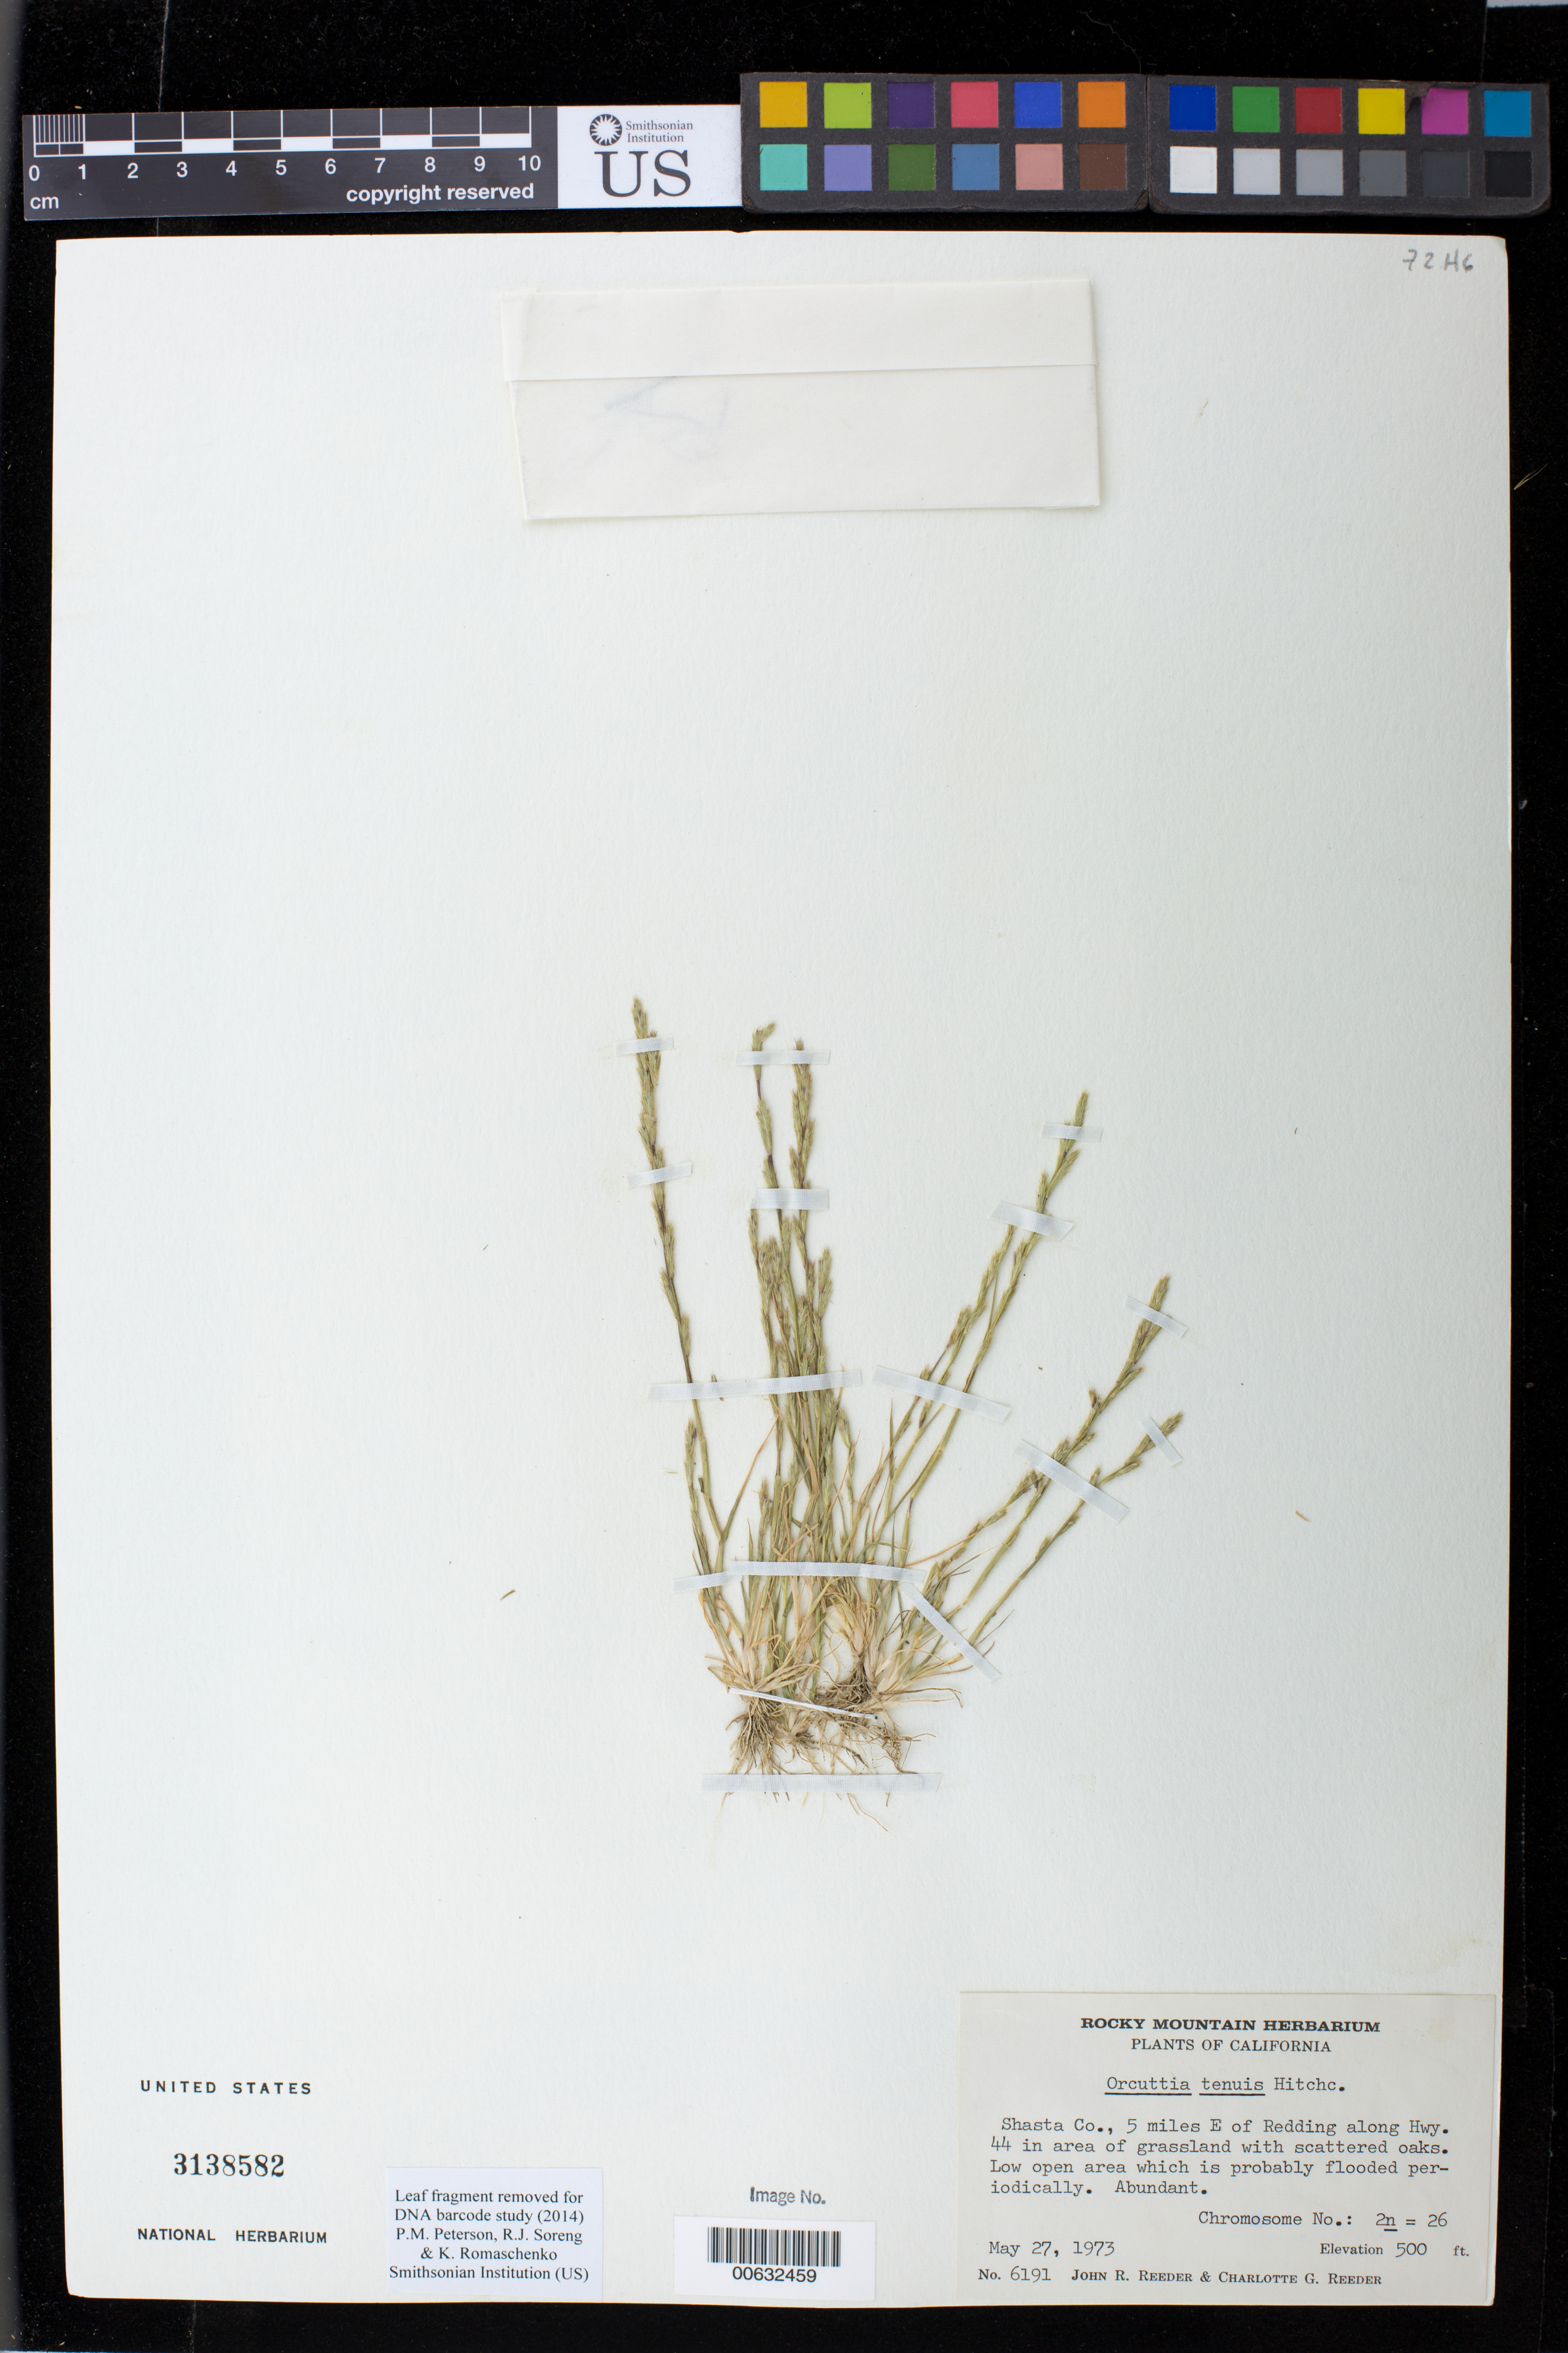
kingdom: Plantae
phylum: Tracheophyta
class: Liliopsida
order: Poales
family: Poaceae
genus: Orcuttia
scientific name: Orcuttia tenuis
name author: Hitchc.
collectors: J. R. Reeder & C. G. Reeder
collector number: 6191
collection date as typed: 27 May 1973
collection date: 1973-05-27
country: United States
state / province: California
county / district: Shasta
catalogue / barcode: US 3138582